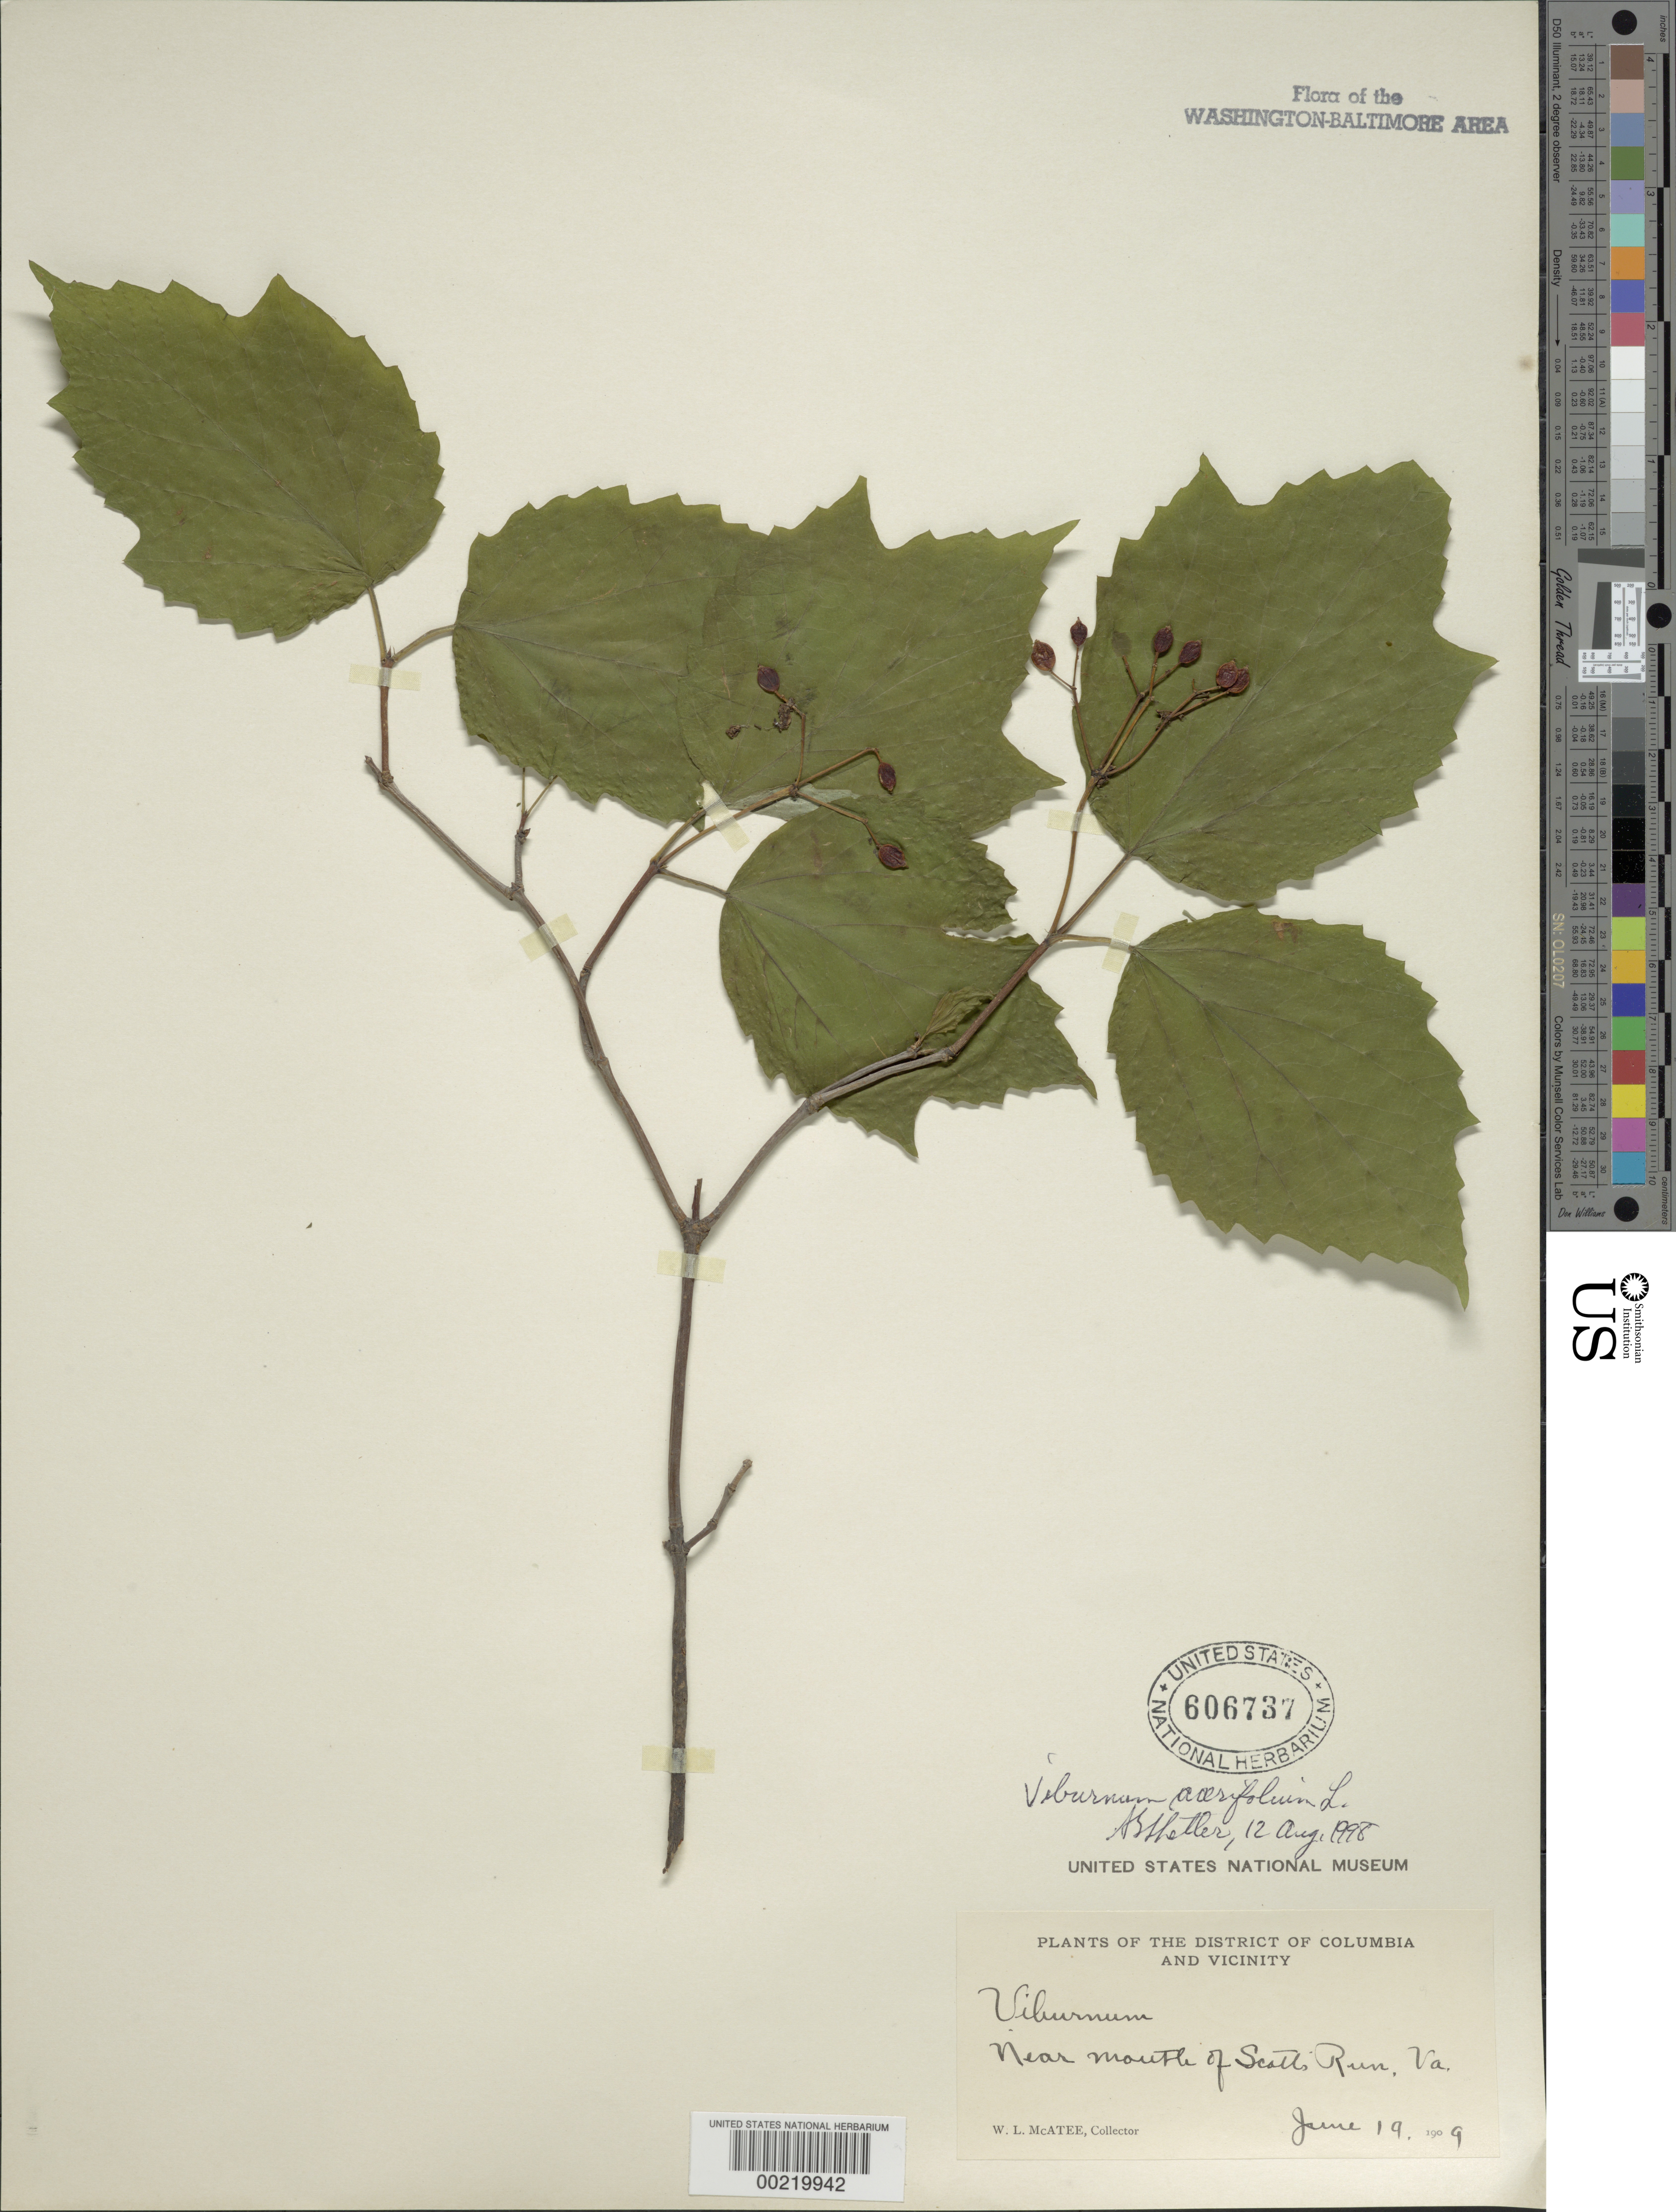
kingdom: Plantae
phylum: Tracheophyta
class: Magnoliopsida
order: Dipsacales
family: Viburnaceae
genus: Viburnum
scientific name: Viburnum acerifolium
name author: L.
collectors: W. McAtee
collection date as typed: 19 Jun 1909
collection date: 1909-06-19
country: United States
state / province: Virginia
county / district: Fairfax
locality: Scott's Run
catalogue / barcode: US 606737